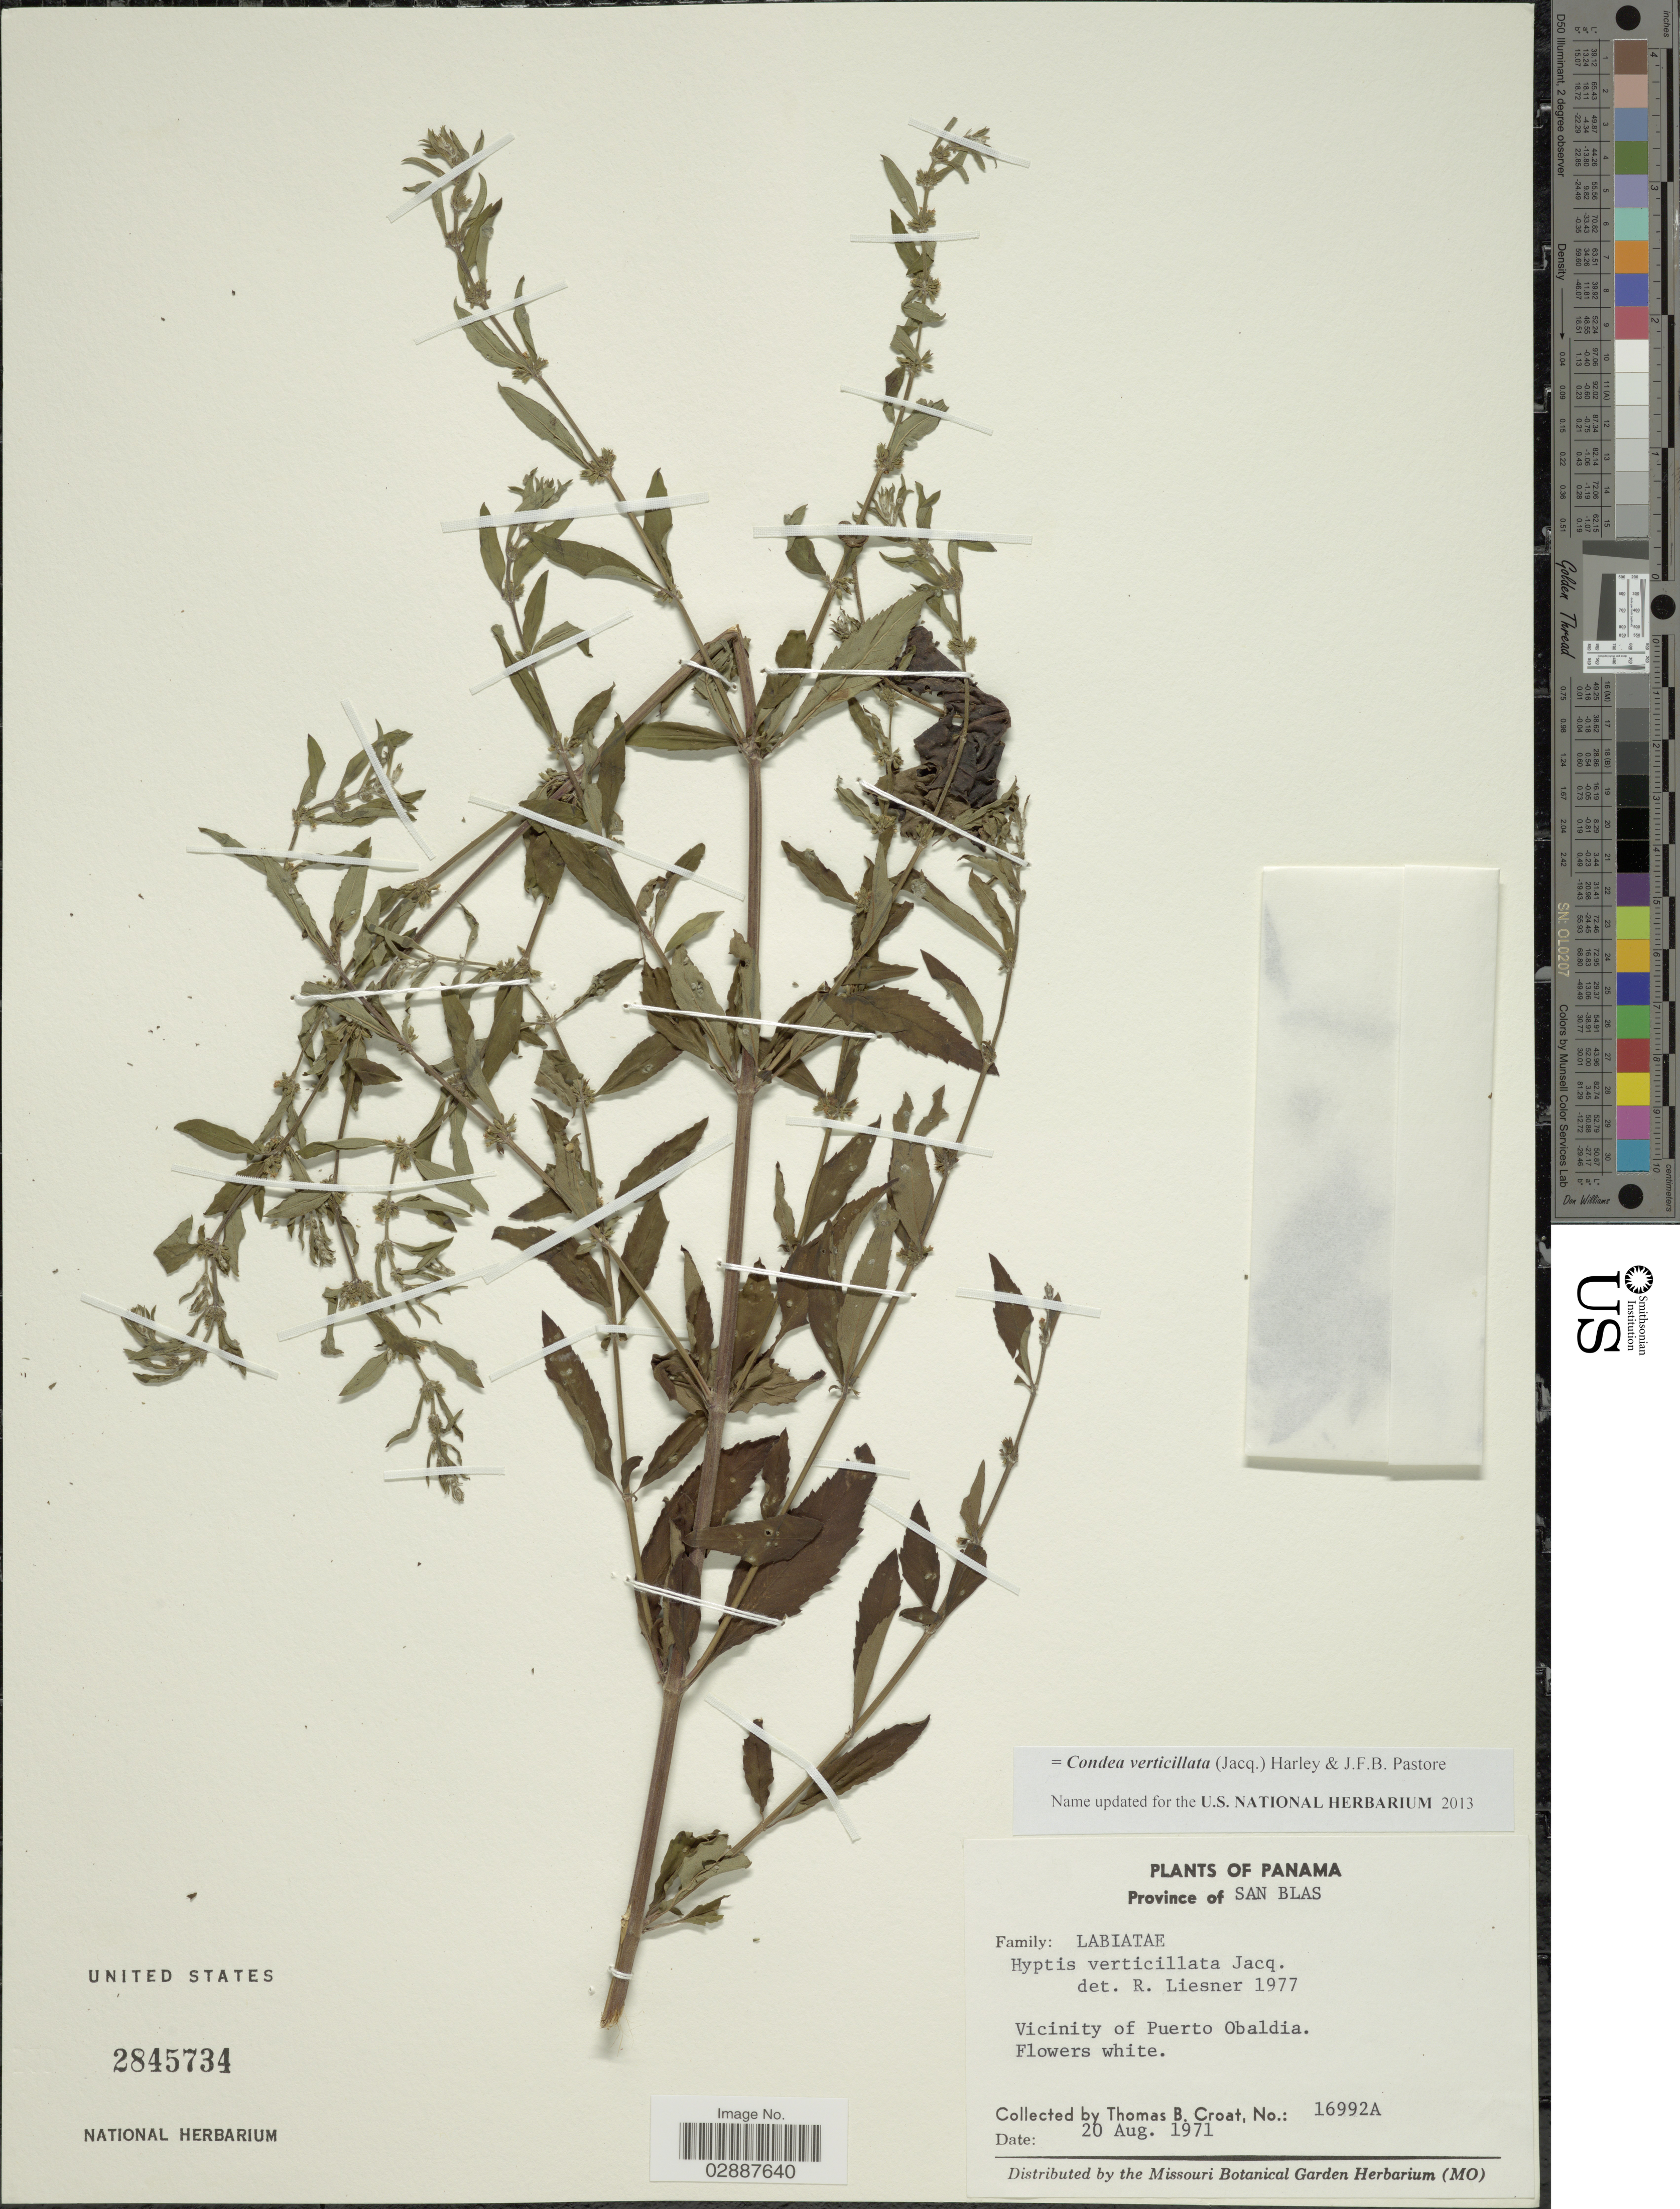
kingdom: Plantae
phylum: Tracheophyta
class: Magnoliopsida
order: Lamiales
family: Lamiaceae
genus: Condea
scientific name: Condea verticillata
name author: (Jacq.) Harley & J.F.B. Pastore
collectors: T. B. Croat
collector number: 16992A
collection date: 1971-08-20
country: Panama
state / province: Kuna Yala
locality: Province of San Blas. Vicinity Puerto Obaldia.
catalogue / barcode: US 2845734